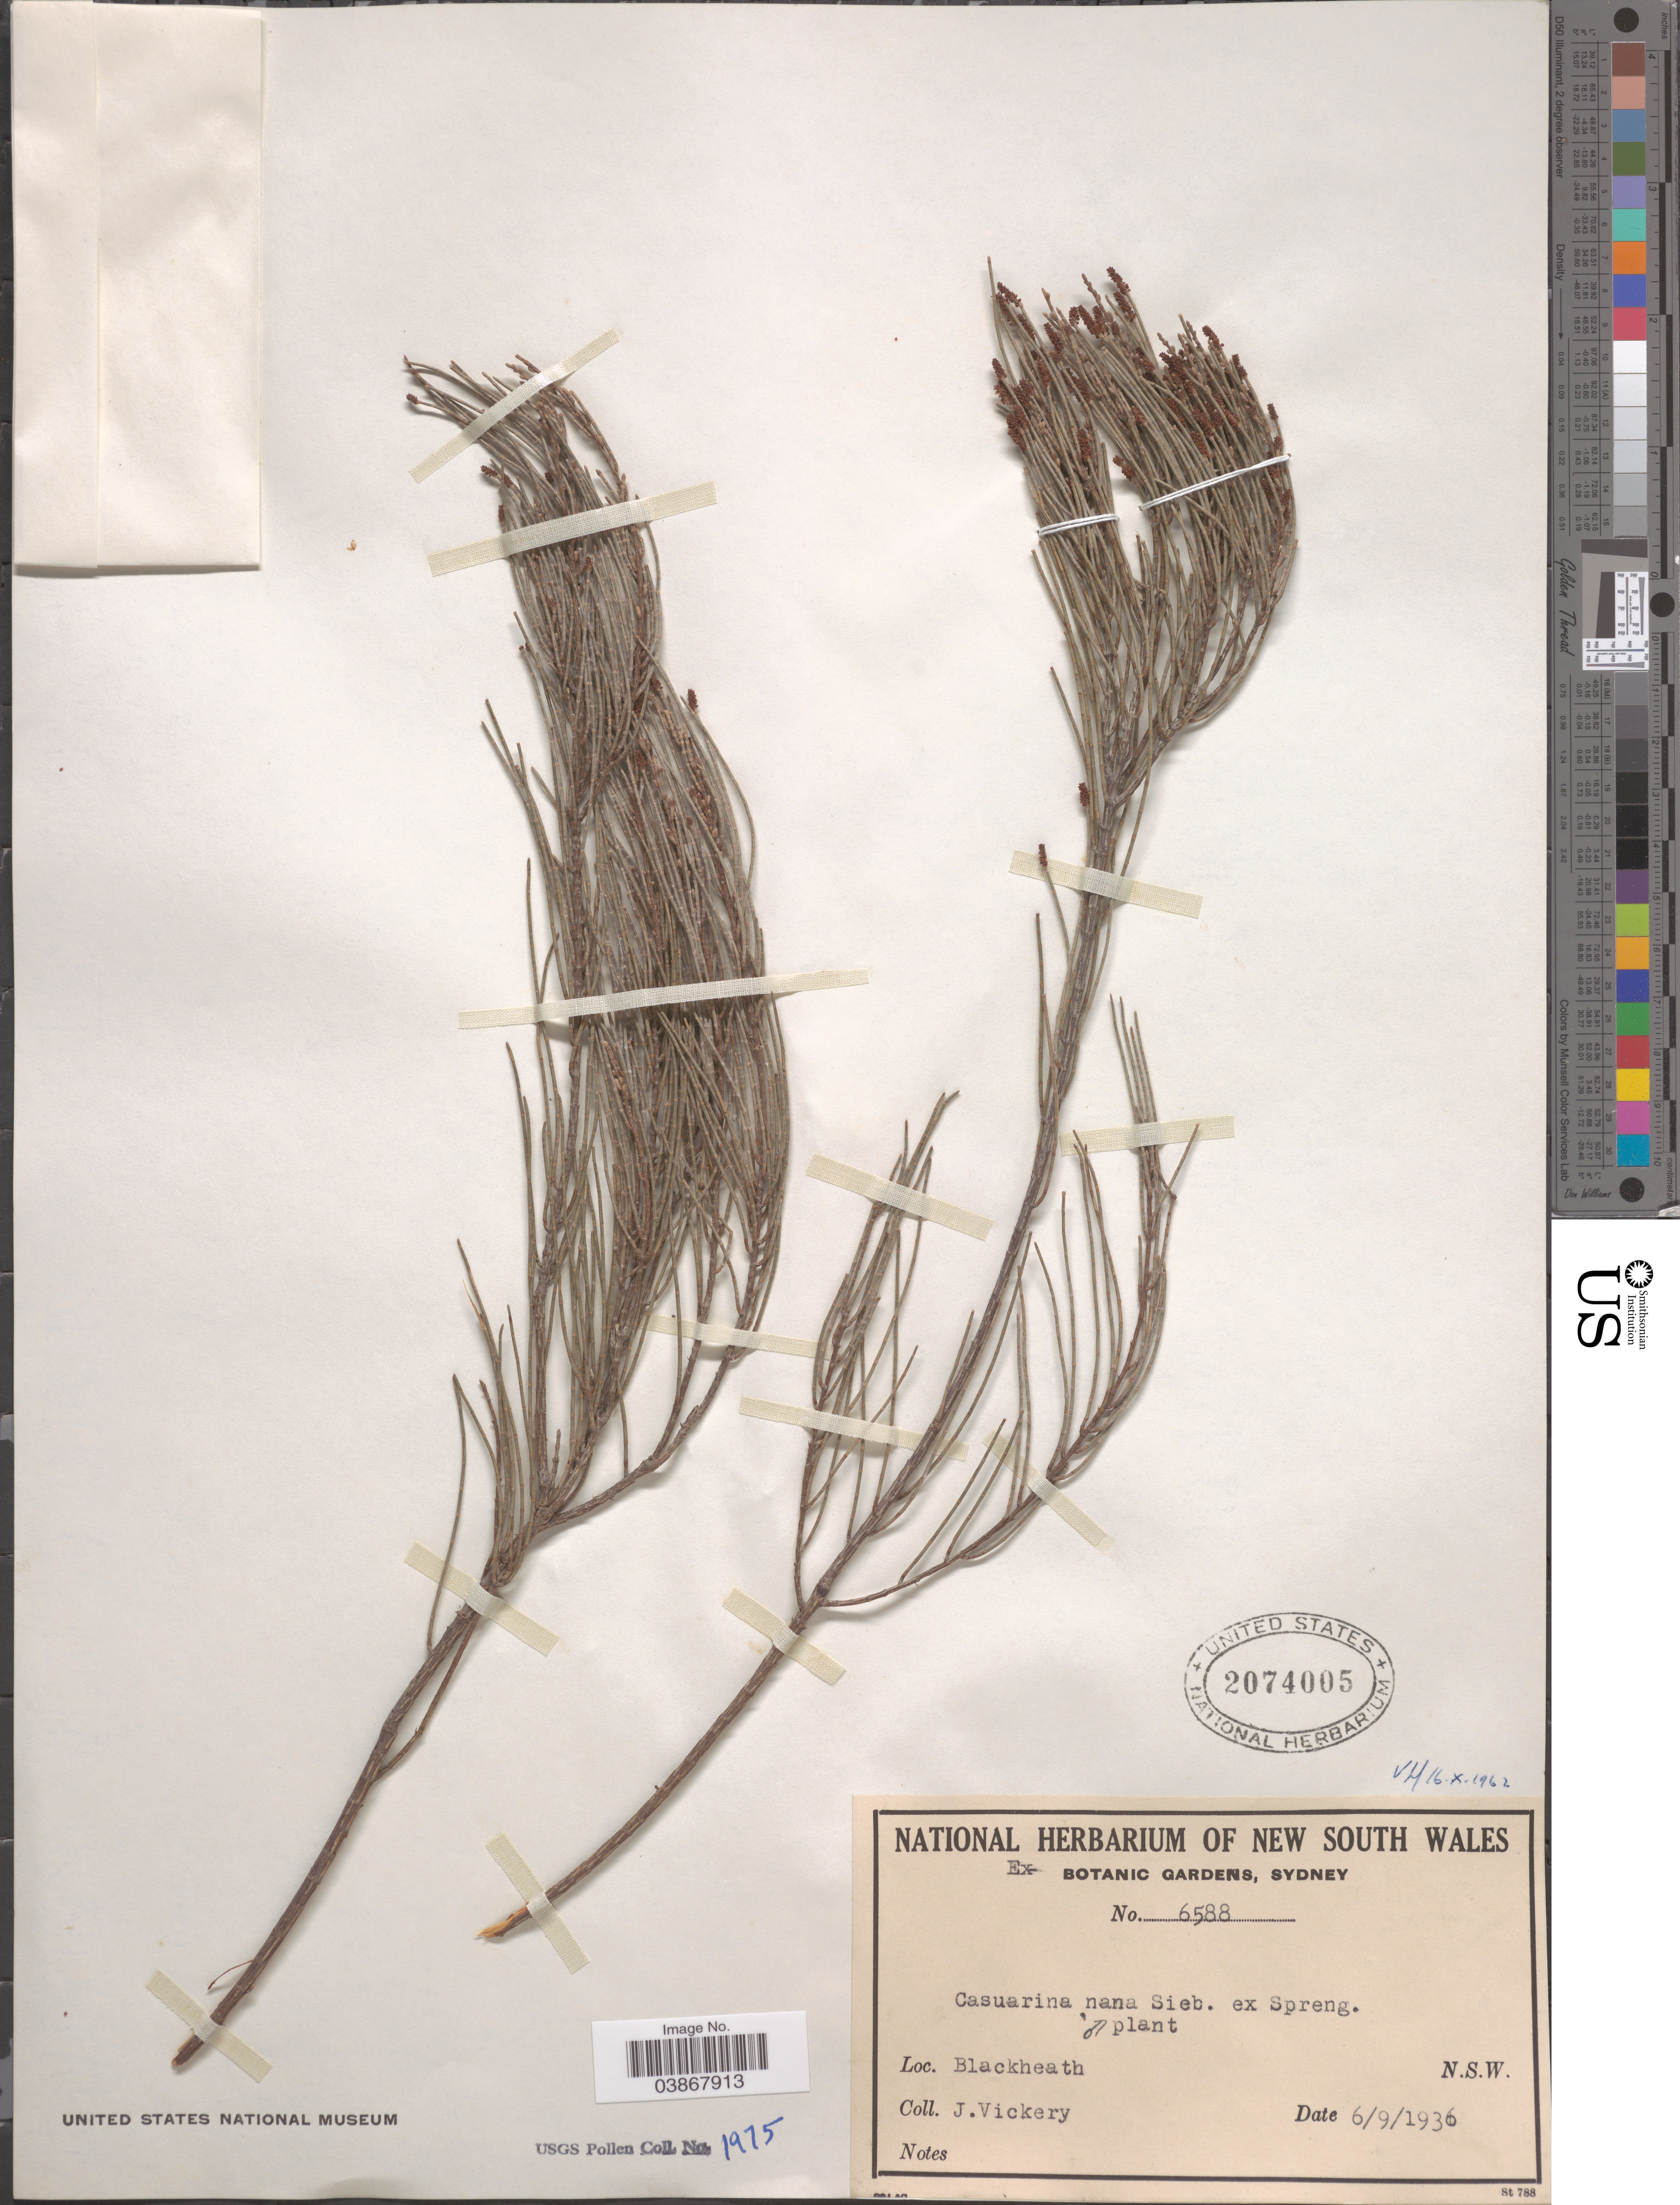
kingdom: Plantae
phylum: Tracheophyta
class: Magnoliopsida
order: Fagales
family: Casuarinaceae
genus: Casuarina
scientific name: Casuarina nana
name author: Sieber ex Spreng.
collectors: J. Vickery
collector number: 6588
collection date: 1936-09-06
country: Australia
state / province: New South Wales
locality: Blackheath.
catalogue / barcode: US 2074005